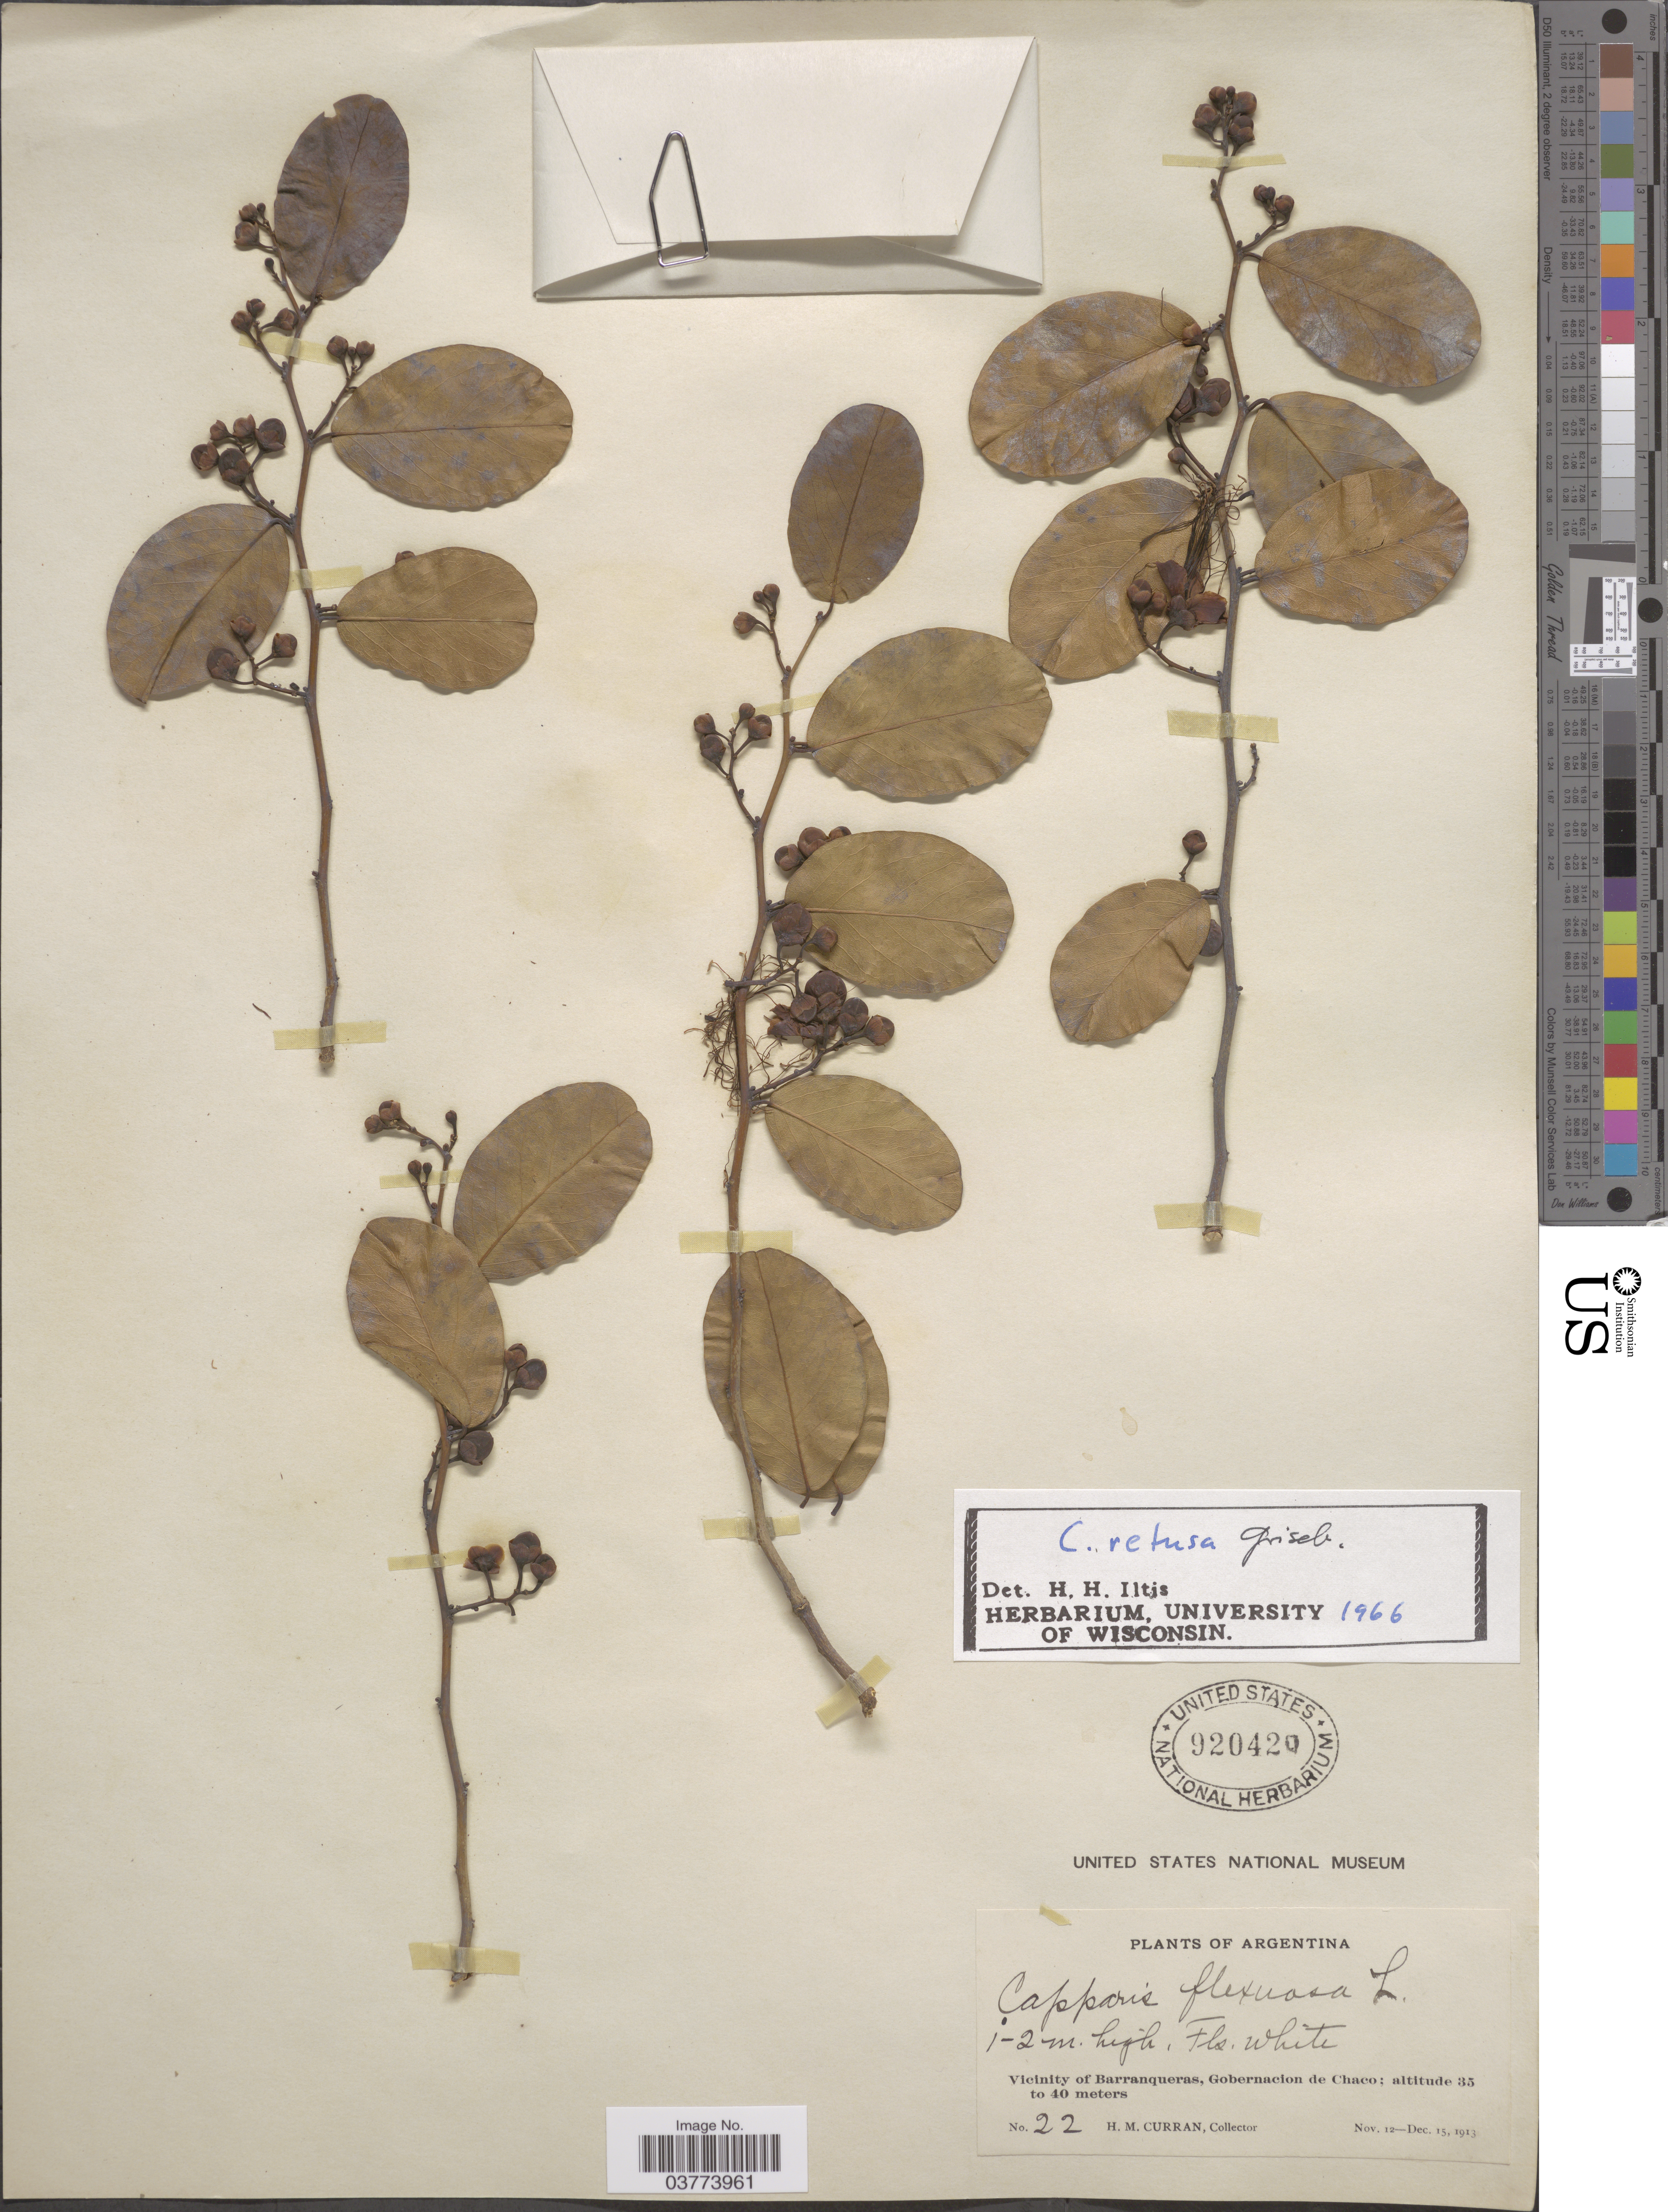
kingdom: Plantae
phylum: Tracheophyta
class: Magnoliopsida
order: Brassicales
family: Capparaceae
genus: Cynophalla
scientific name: Cynophalla retusa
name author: (Griseb.) Cornejo & Iltis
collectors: H. M. Curran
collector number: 22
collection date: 1913-11-12/1913-12-15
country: Argentina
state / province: Chaco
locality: Vicinity of Barranqueras, Gobernacion de Chaco.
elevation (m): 35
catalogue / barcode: US 920420